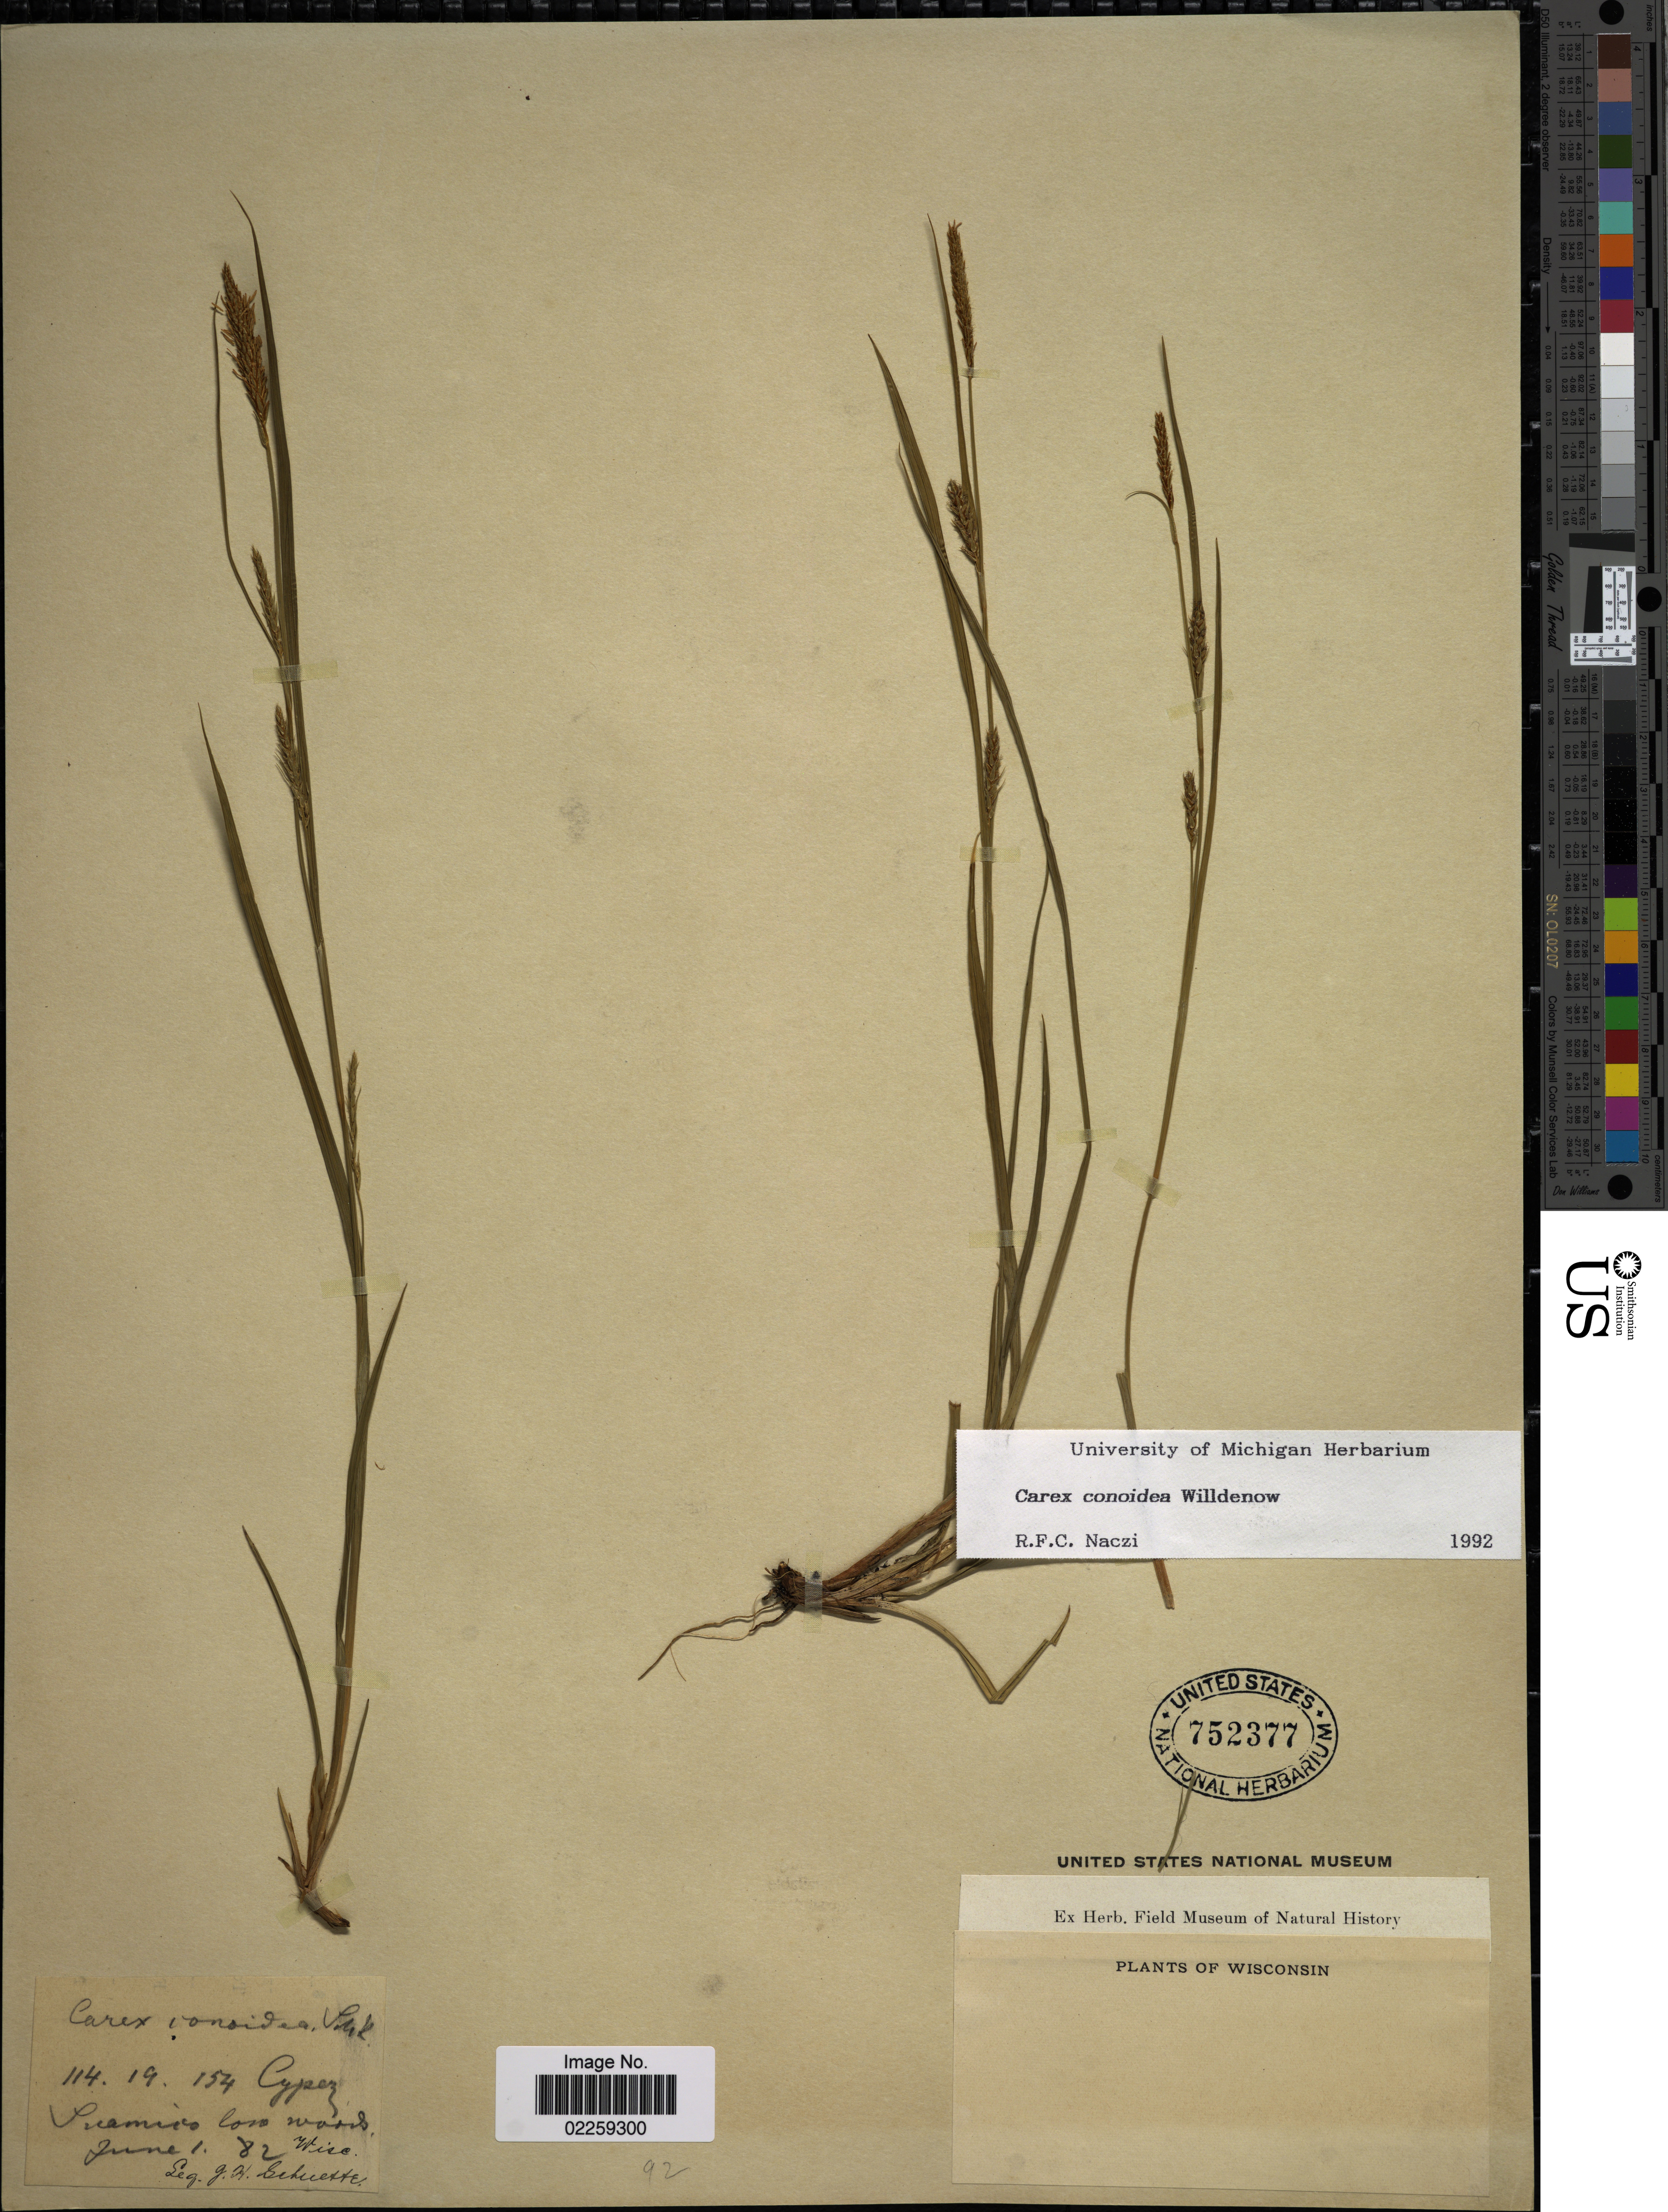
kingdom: Plantae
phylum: Tracheophyta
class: Liliopsida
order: Poales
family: Cyperaceae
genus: Carex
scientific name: Carex conoidea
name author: Willd.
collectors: J. H. Schuette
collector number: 114.19.154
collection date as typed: Transcribed d/m/y: 1/6/82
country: United States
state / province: Wisconsin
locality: Suamico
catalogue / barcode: US 752377